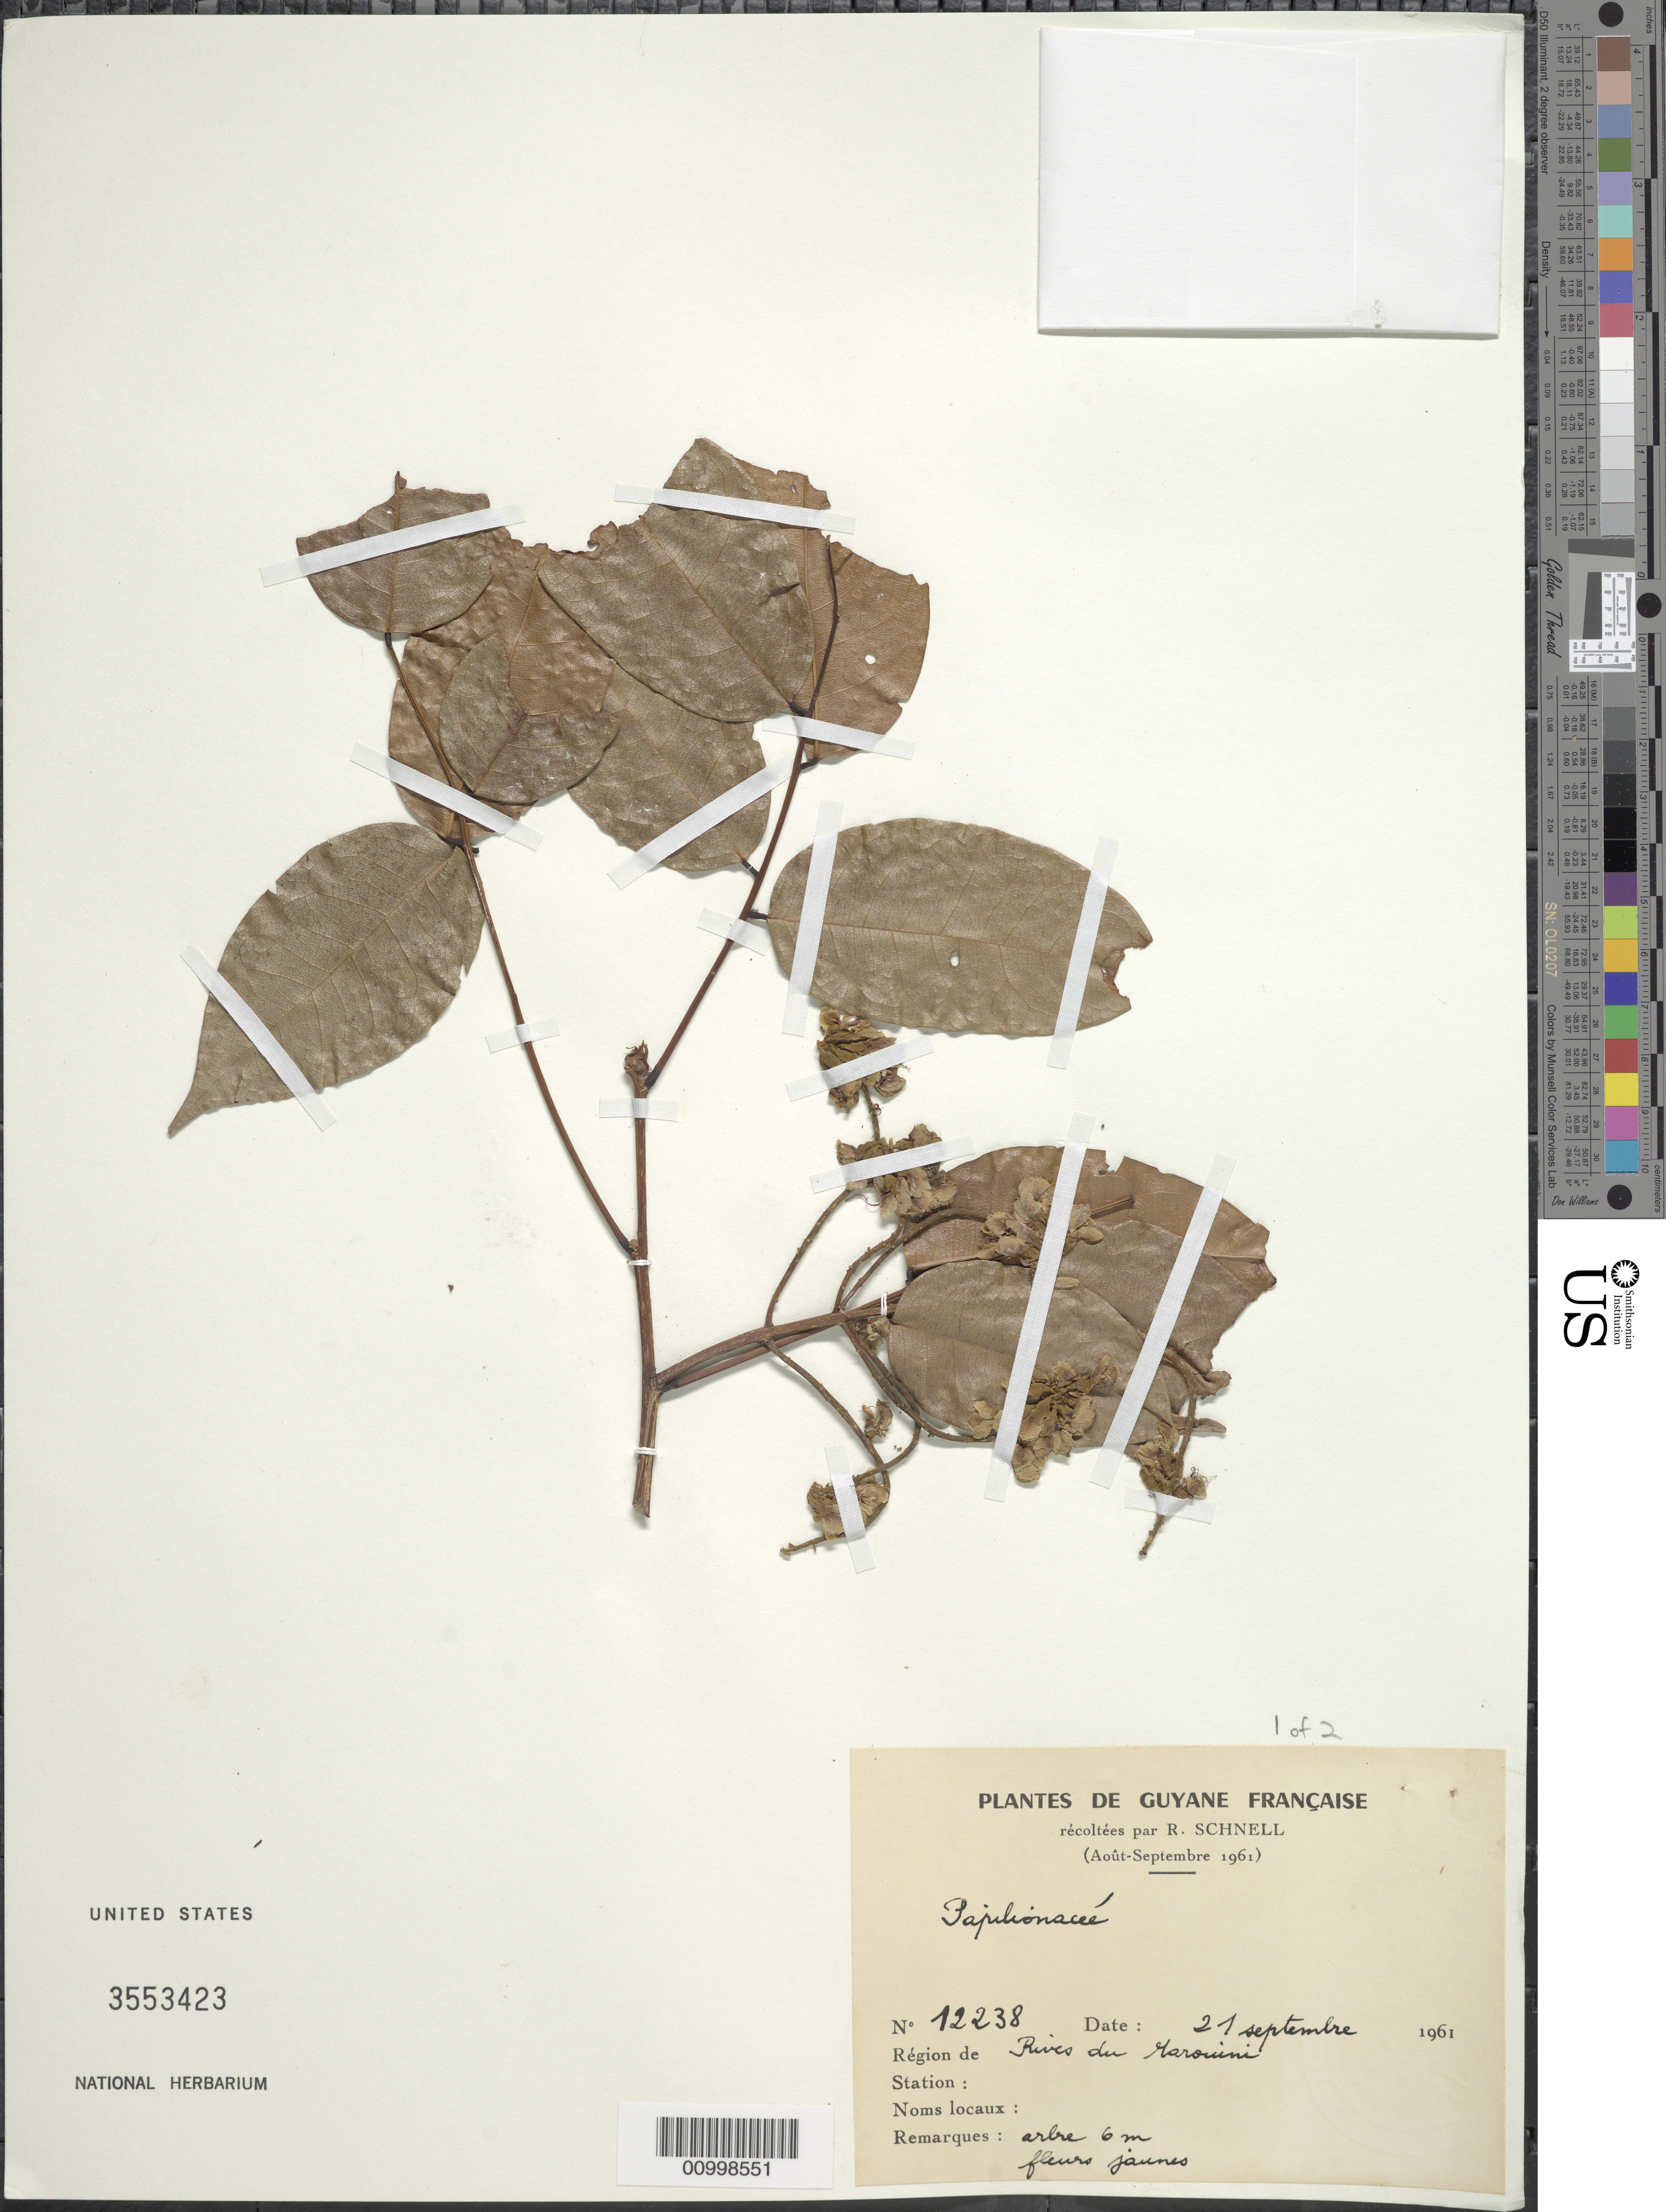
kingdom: Plantae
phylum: Tracheophyta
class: Magnoliopsida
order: Fabales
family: Fabaceae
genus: Pterocarpus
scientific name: Pterocarpus sp.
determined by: Trujillo, A. M.; Londoño-Echeverri, Y.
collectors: R. A. Schnell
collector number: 12238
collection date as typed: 21-Sep-61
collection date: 1961-09-21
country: French Guiana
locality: Rives du Marouini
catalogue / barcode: US 3553423